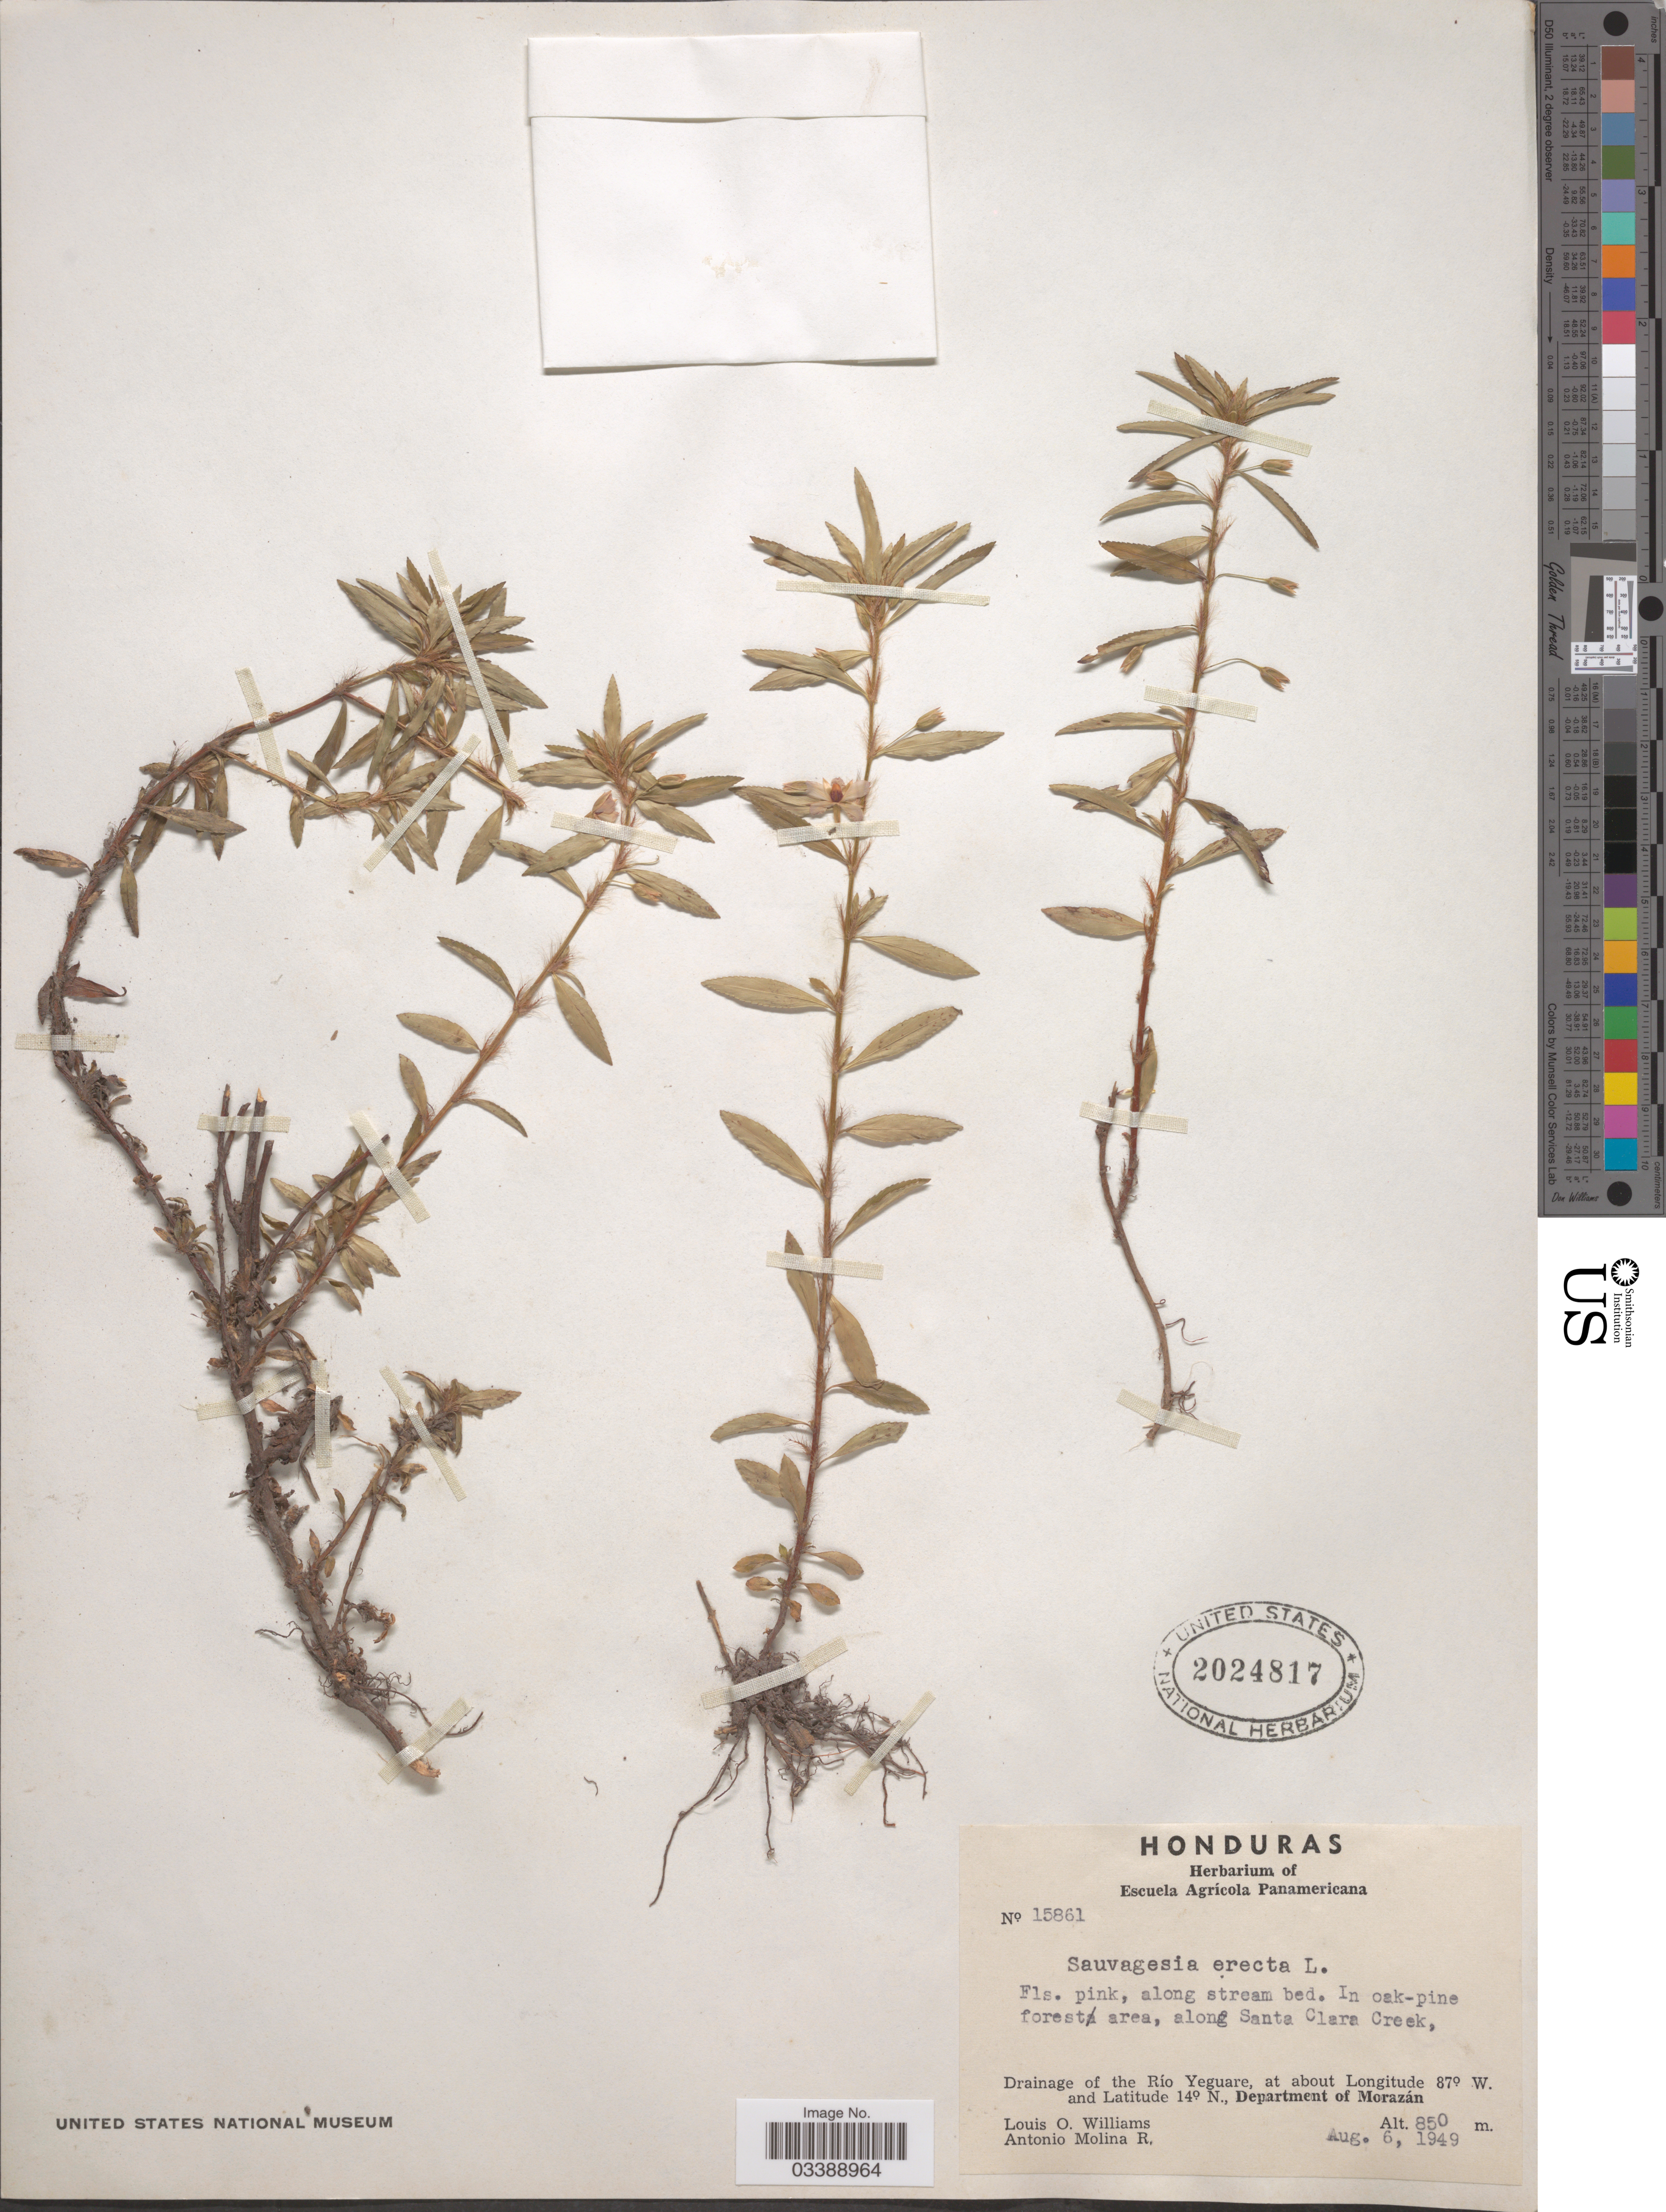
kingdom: Plantae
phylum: Tracheophyta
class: Magnoliopsida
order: Malpighiales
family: Ochnaceae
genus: Sauvagesia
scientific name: Sauvagesia erecta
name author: L.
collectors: L. O. Williams & A. Molina R.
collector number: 15861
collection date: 1949-08-06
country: Honduras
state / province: Fco. Morazán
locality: Along Santa Clara Creek. Drainage of the Río Yeguare. Department of Morazán.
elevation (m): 850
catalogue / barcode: US 2024817